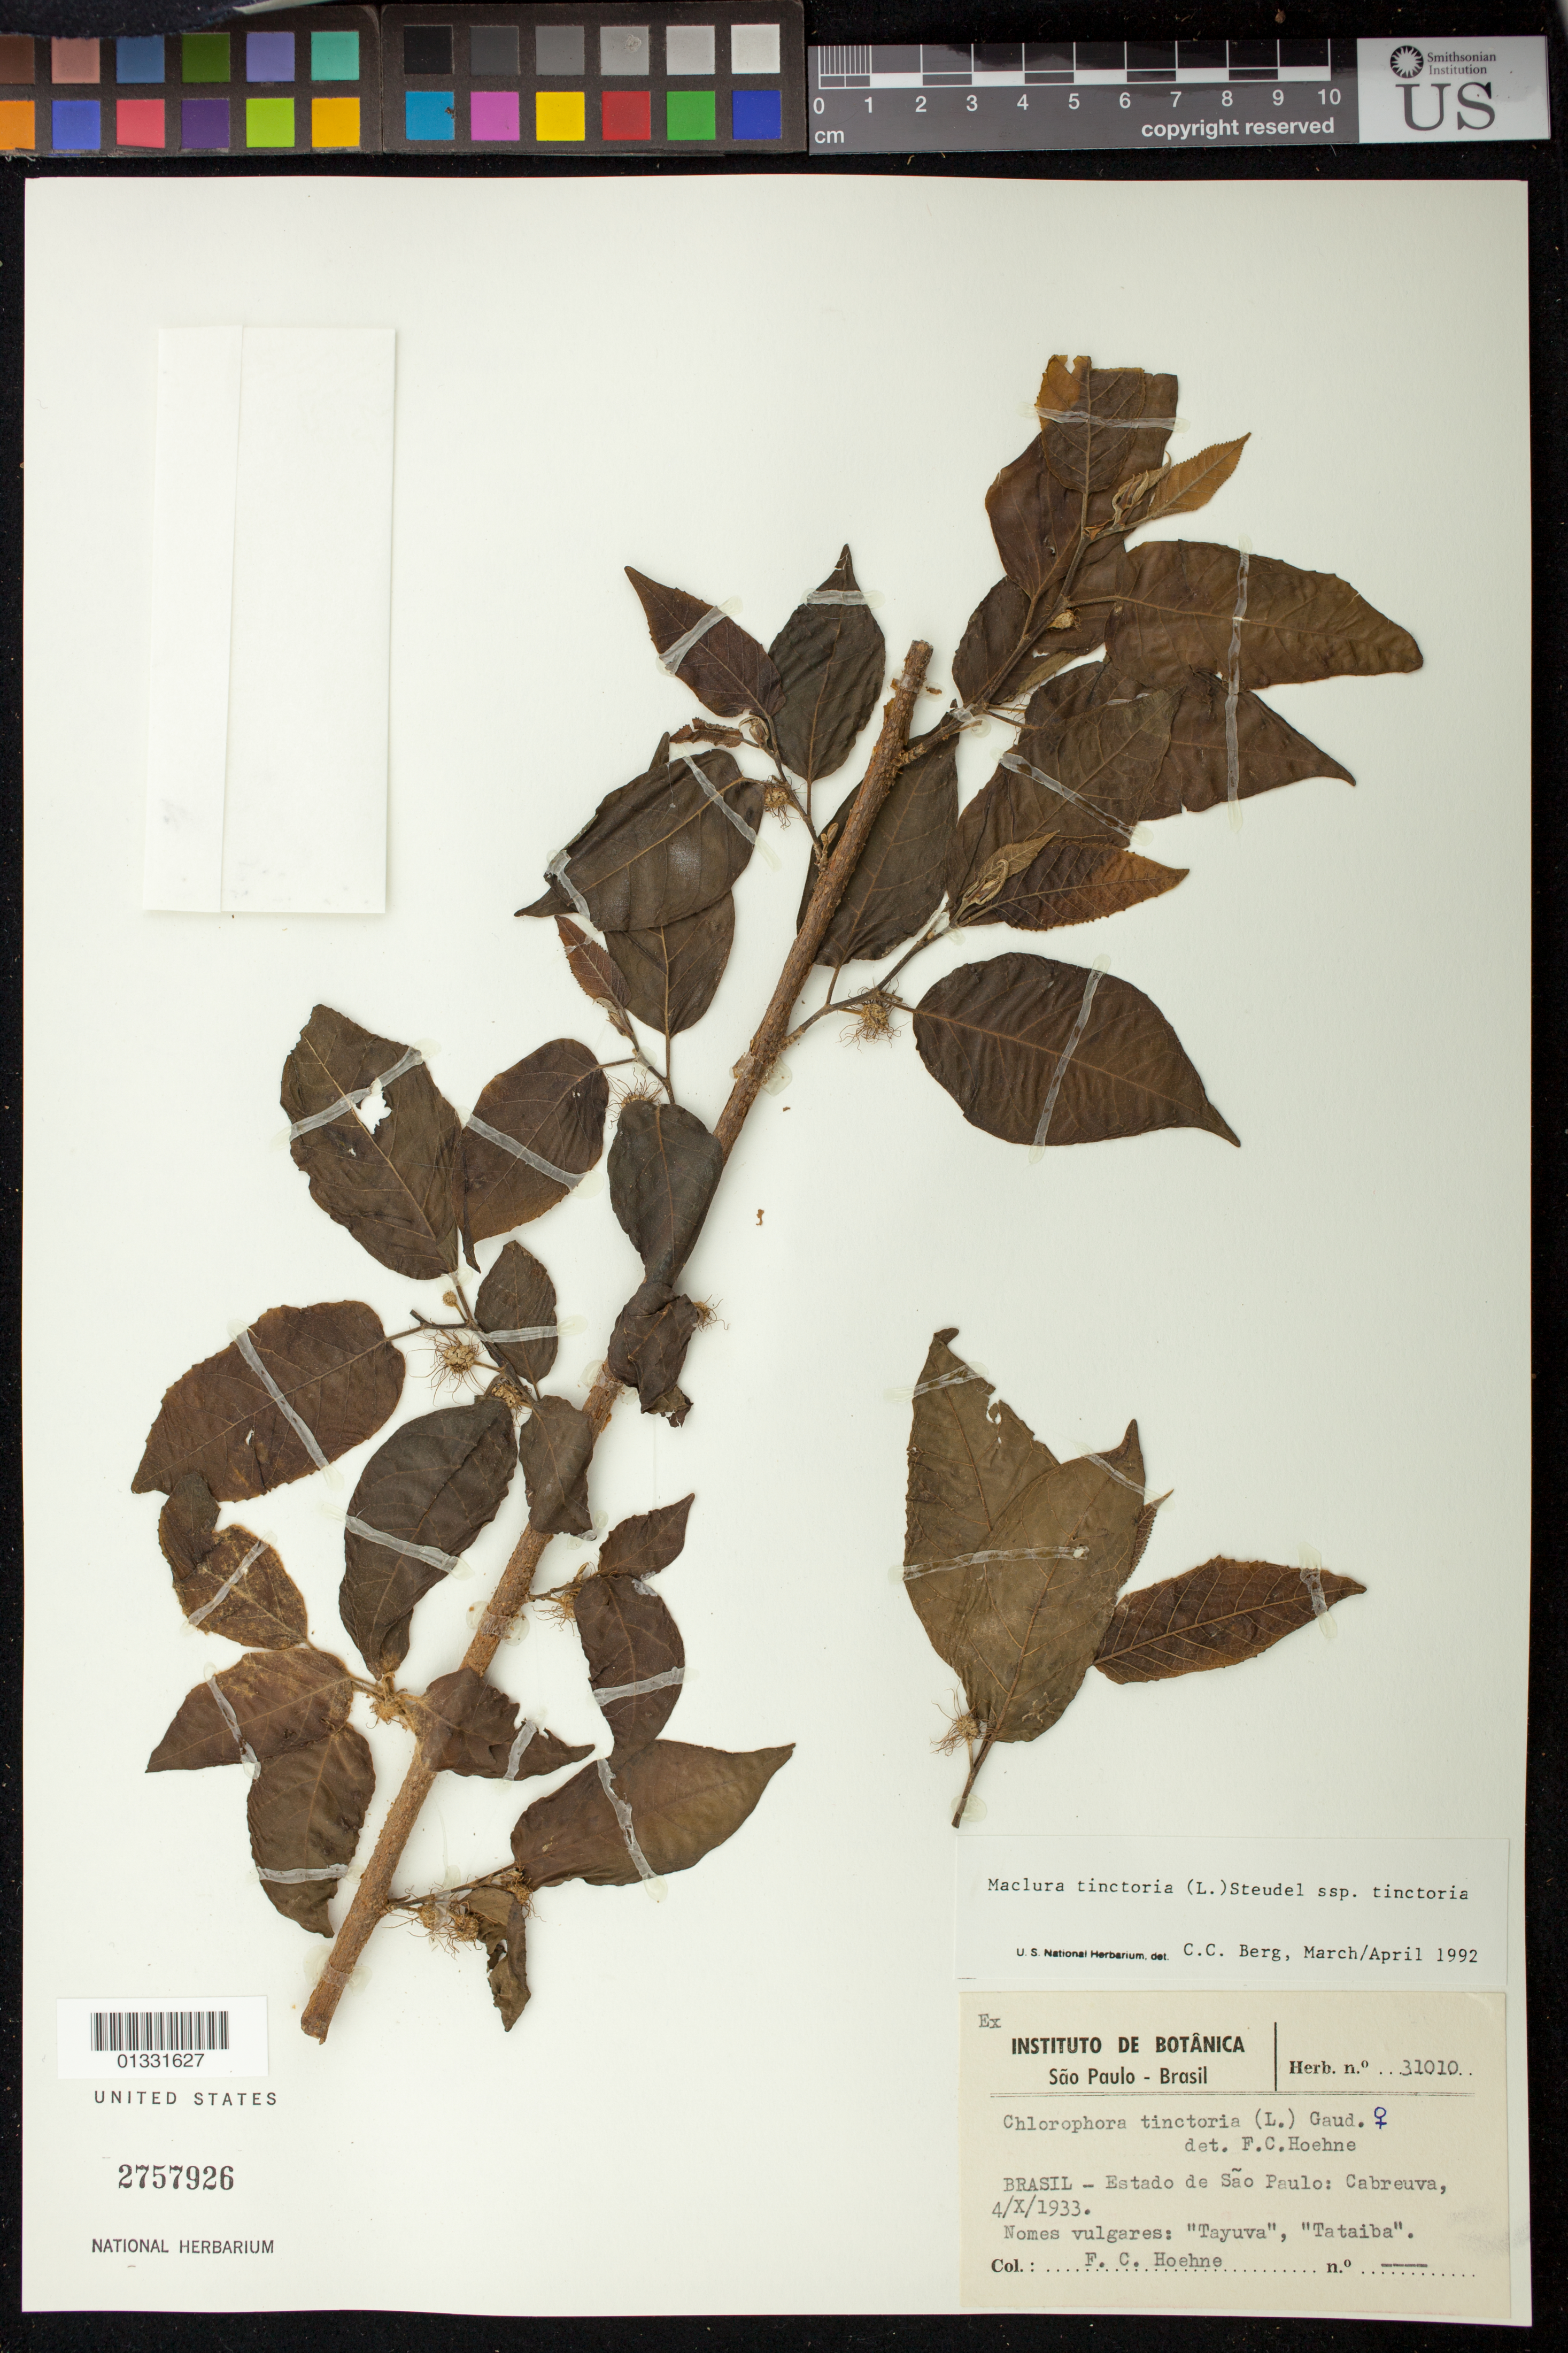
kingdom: Plantae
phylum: Tracheophyta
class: Magnoliopsida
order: Rosales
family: Moraceae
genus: Maclura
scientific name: Maclura tinctoria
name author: (L.) D. Don ex Steud.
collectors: F. C. Hoehne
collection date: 1933-10-04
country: Brazil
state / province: São Paulo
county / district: Cabreúva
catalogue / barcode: US 2757926